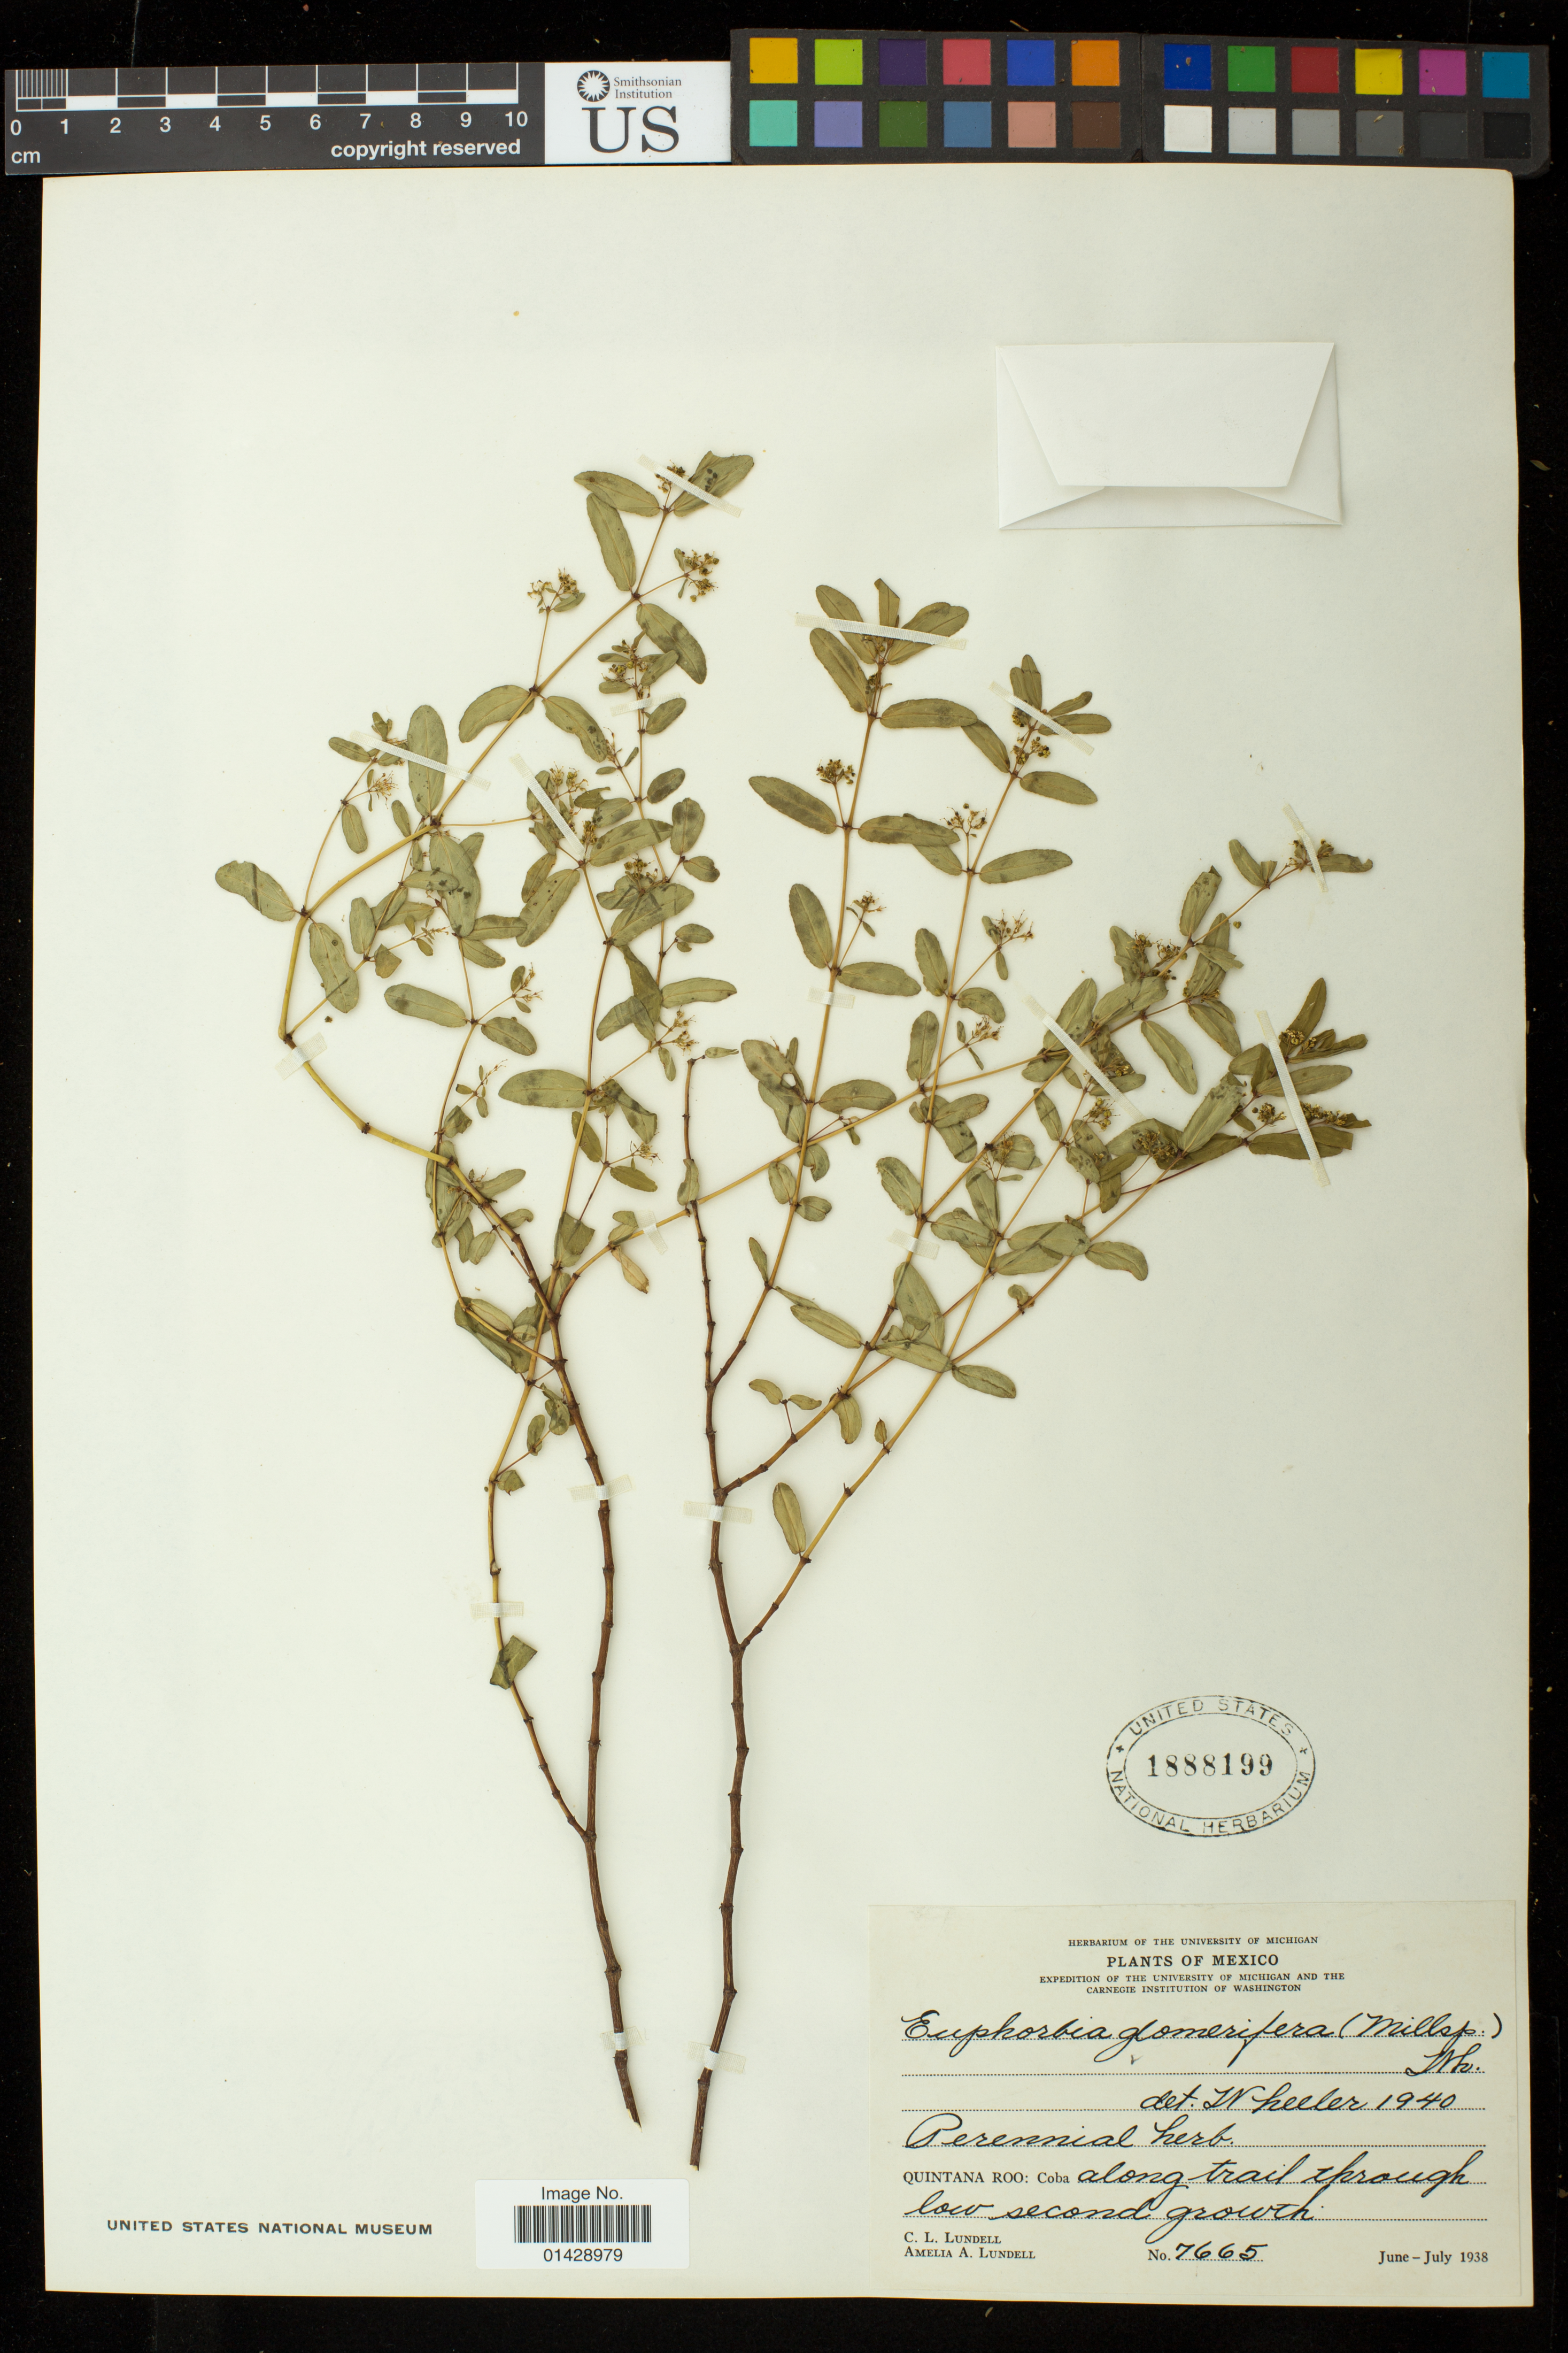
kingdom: Plantae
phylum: Tracheophyta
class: Magnoliopsida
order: Malpighiales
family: Euphorbiaceae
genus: Euphorbia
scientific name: Euphorbia hypericifolia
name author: L.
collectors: C. L. Lundell & A. A. Lundell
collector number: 7665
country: Mexico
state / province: Quintana Roo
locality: Coba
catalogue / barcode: US 1888199